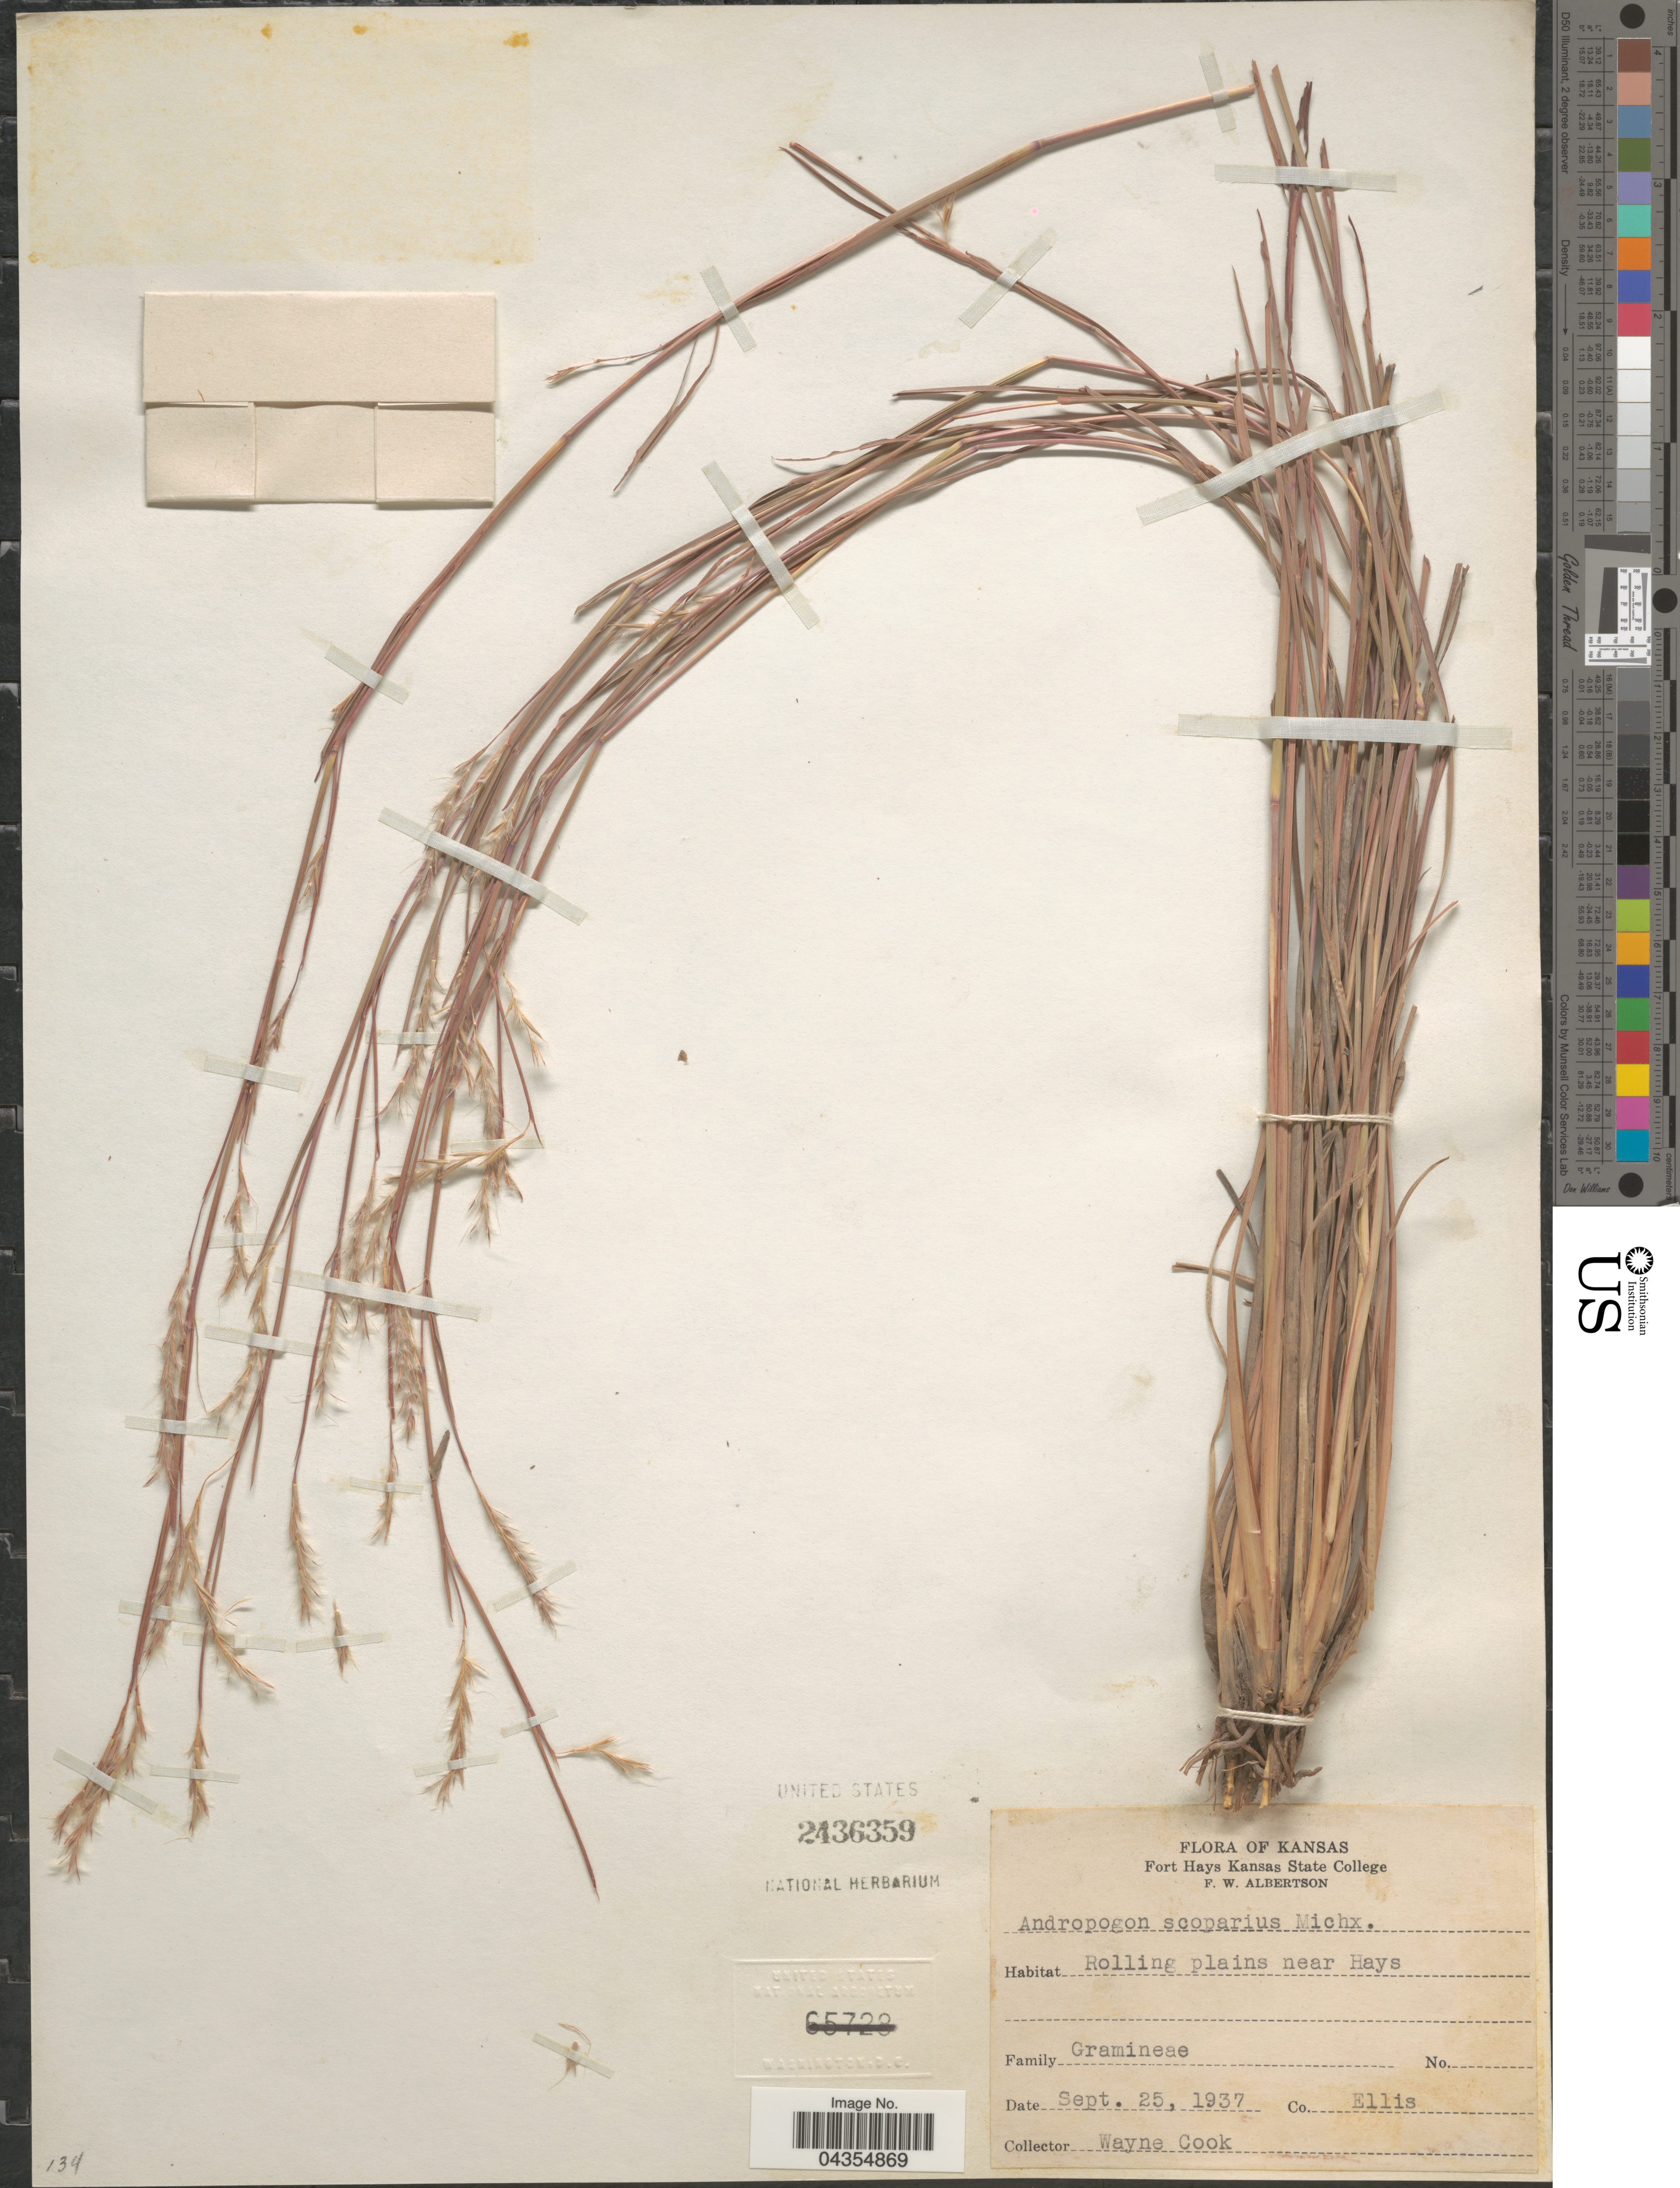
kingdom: Plantae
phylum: Tracheophyta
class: Liliopsida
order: Poales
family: Poaceae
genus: Schizachyrium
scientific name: Schizachyrium sanguineum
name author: (Retz.) Alston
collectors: W. J. Cook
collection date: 1937-09-25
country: United States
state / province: Kansas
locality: Rolling plains near Hays. Co. Ellis.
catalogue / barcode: US 2436359